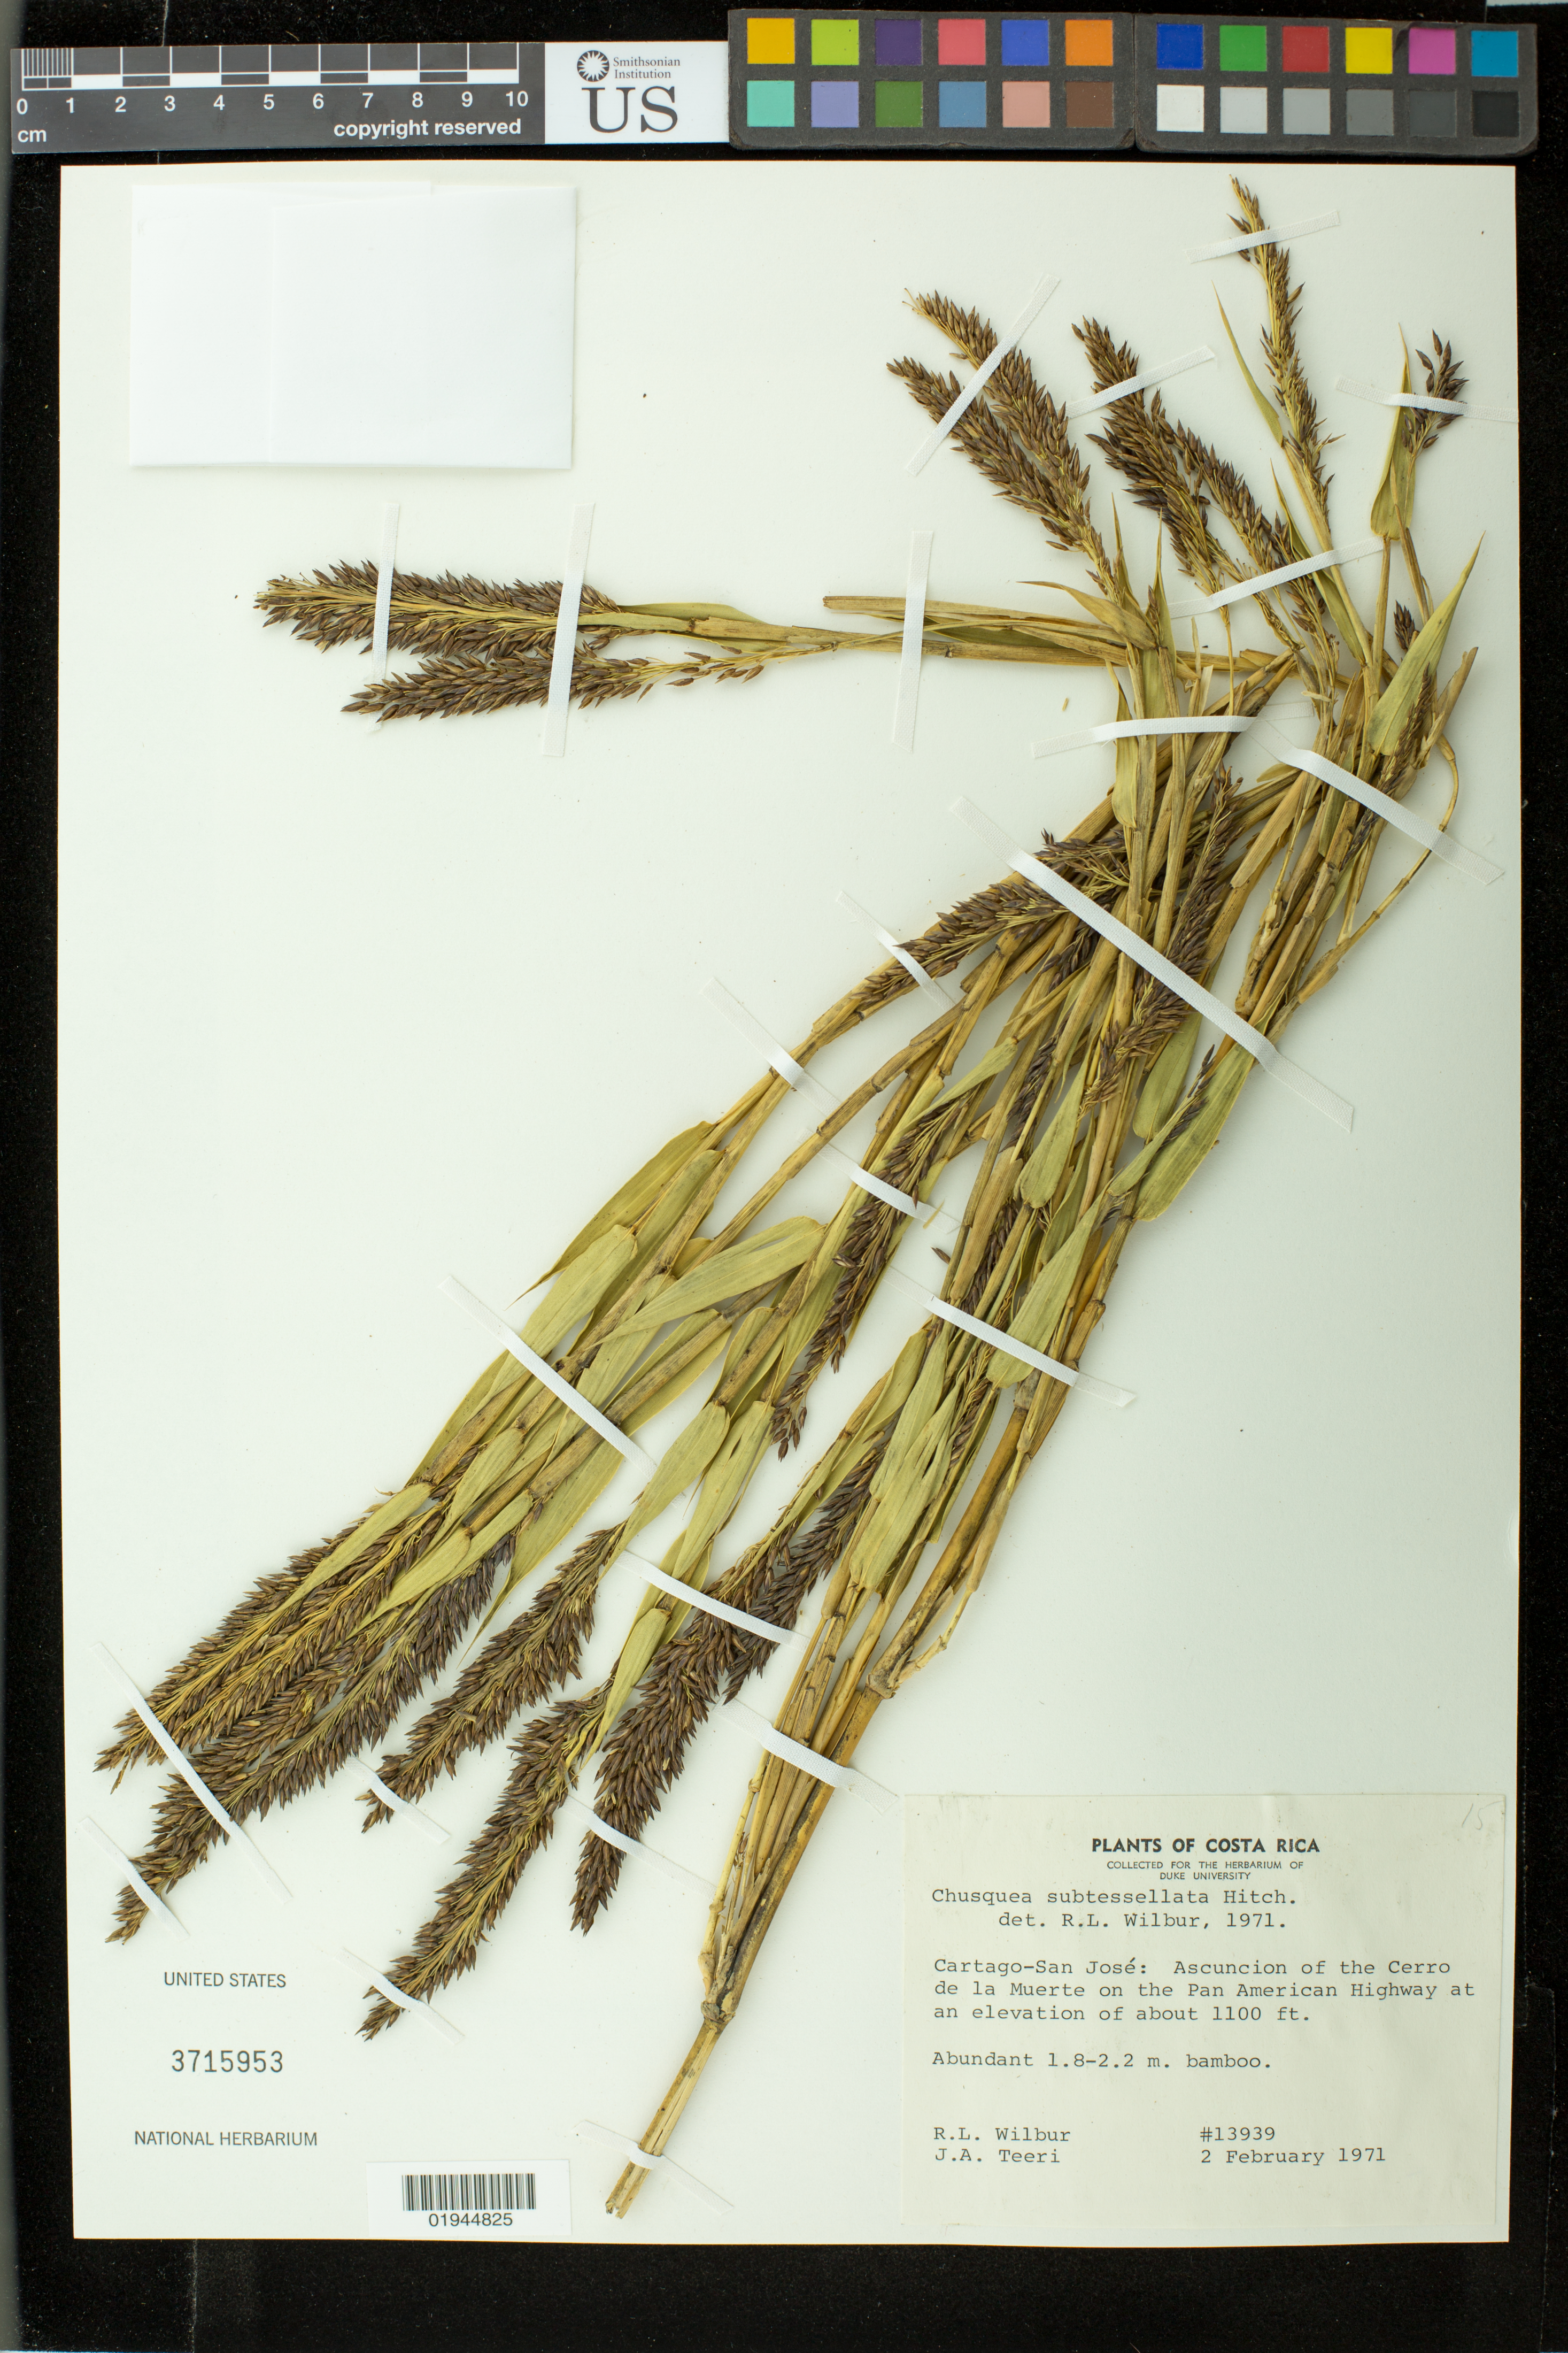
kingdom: Plantae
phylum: Tracheophyta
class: Liliopsida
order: Poales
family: Poaceae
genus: Chusquea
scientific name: Chusquea subtessellata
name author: Hitchc.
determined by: Wilbur, R. L.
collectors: R. L. Wilbur & J. Teeri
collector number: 13939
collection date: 1971-02-02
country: Costa Rica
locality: Cartago-San Jose: Ascuncion of the Cerro de la Muerte on the Pan American Highway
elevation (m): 335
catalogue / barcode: US 3715953